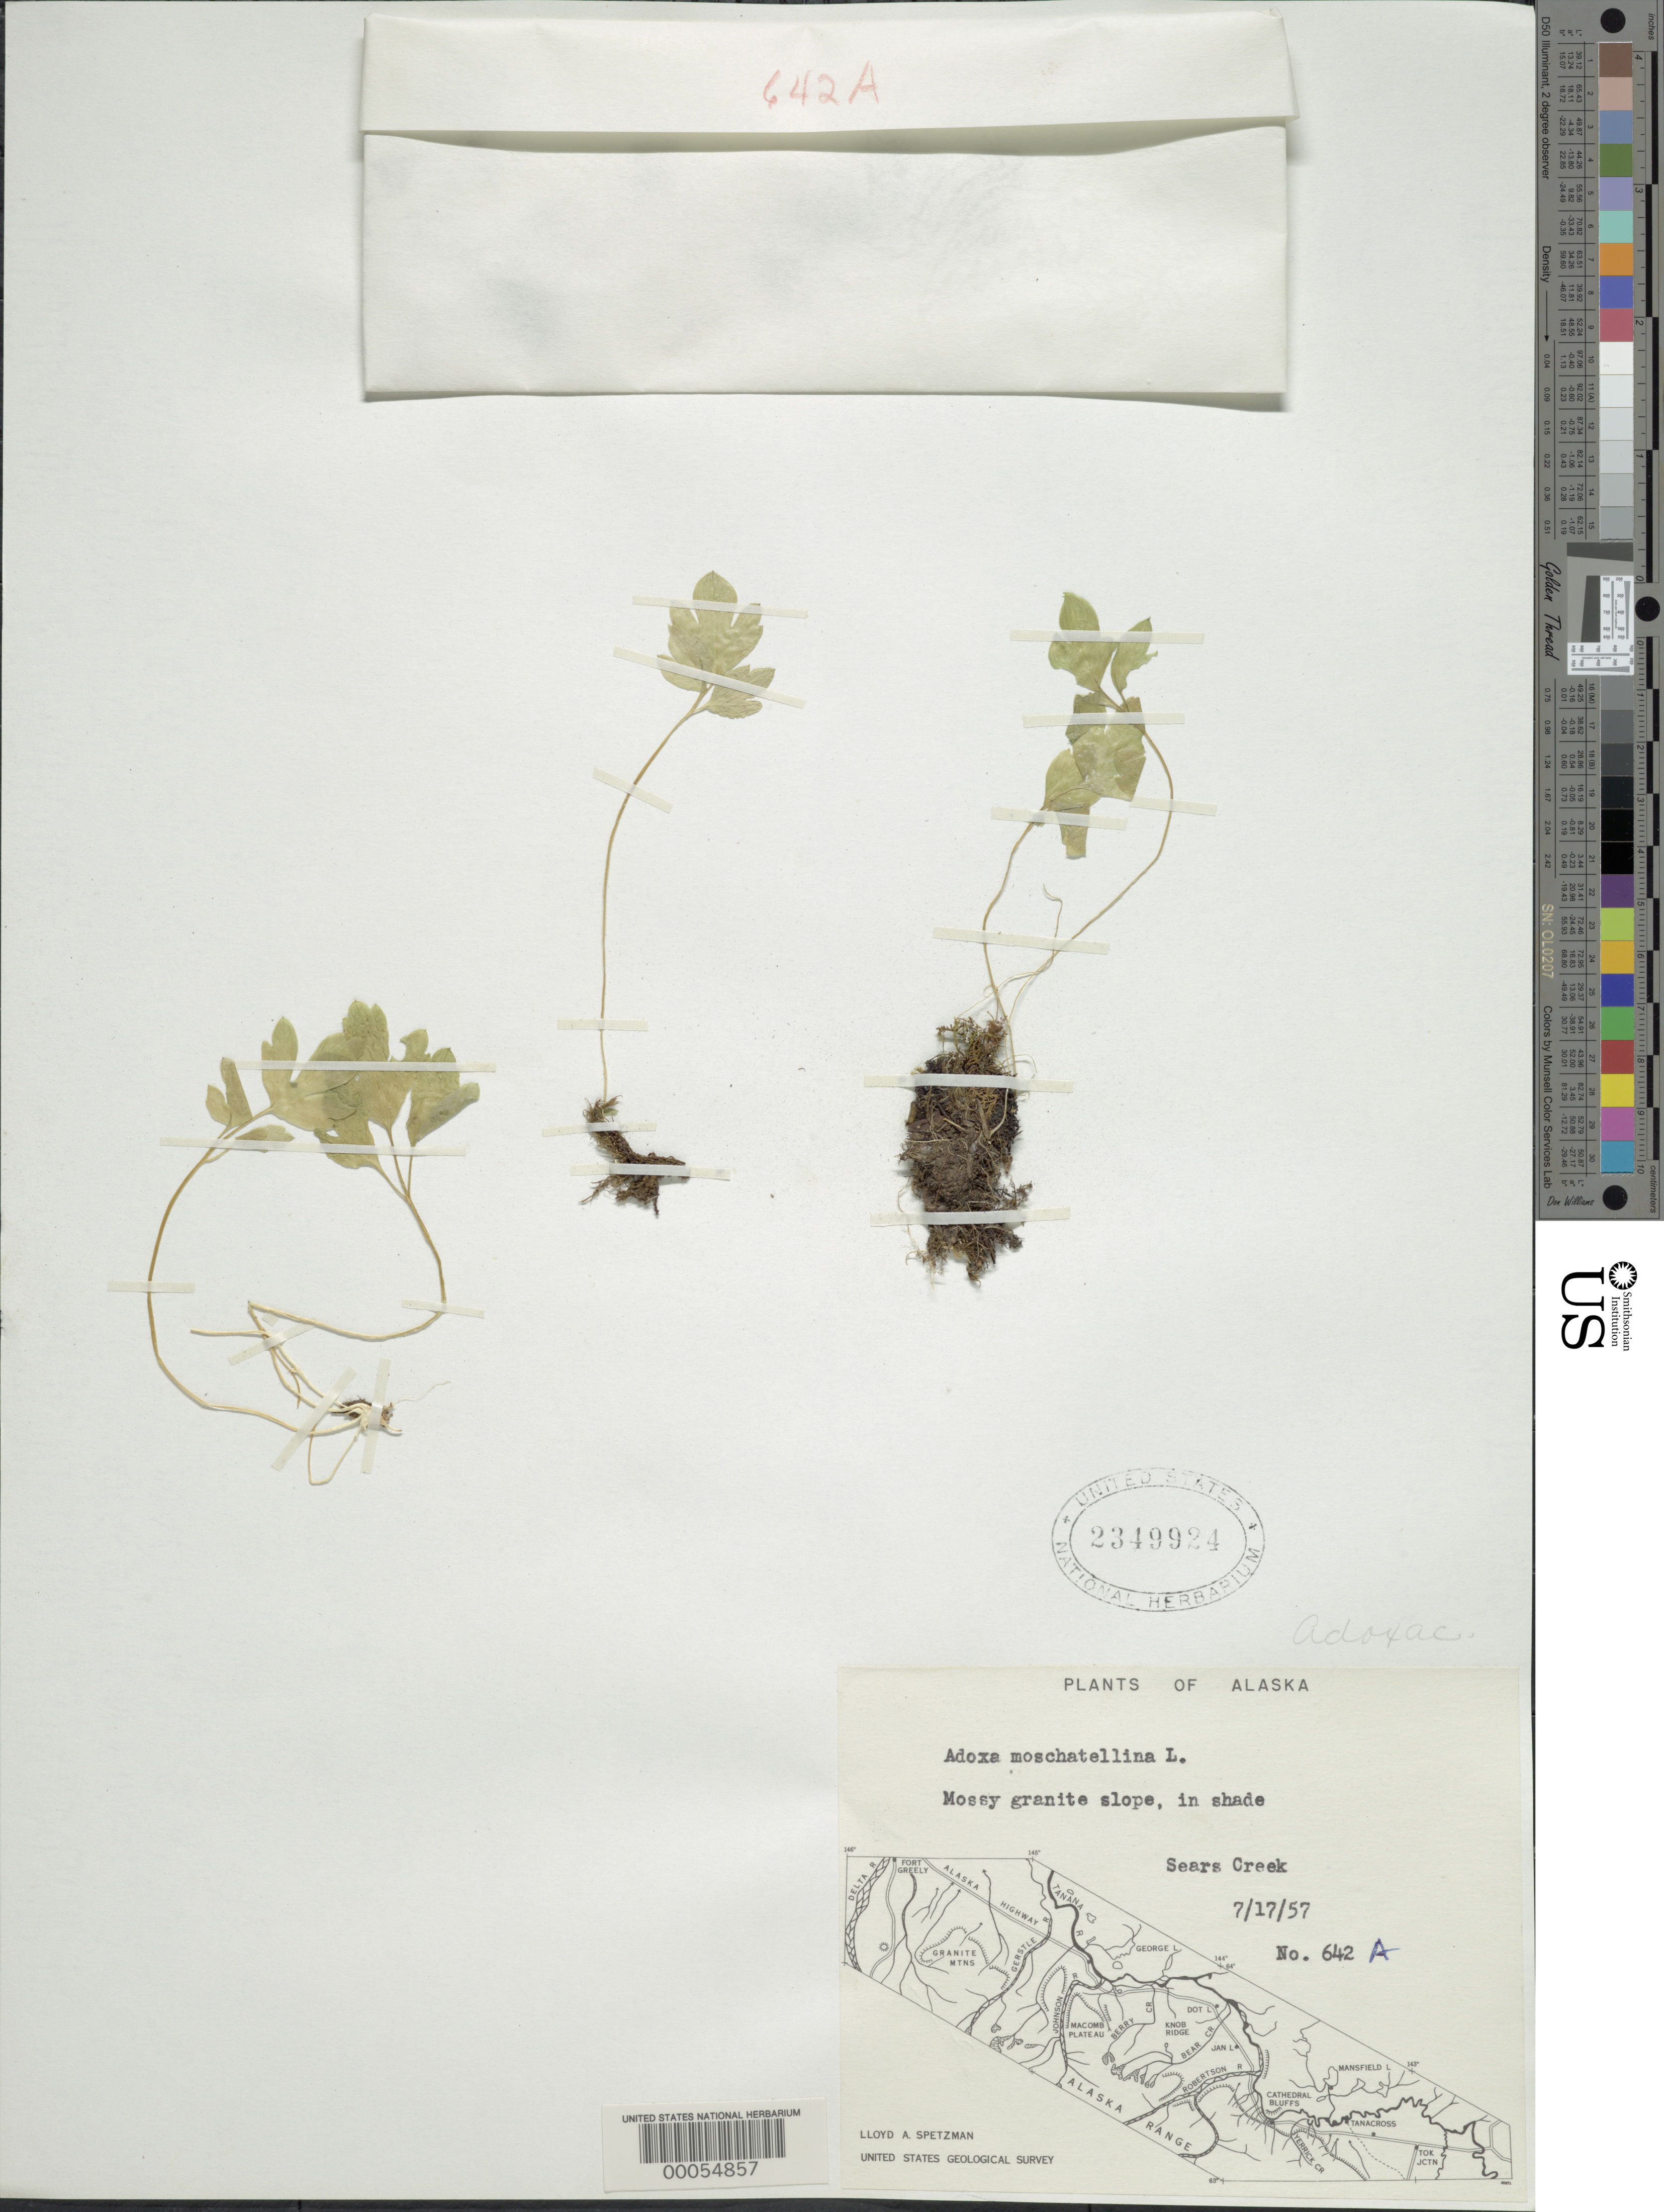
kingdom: Plantae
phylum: Tracheophyta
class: Magnoliopsida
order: Dipsacales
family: Viburnaceae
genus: Adoxa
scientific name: Adoxa moschatellina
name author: L.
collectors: L. Spetzman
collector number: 642a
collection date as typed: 17 Jul 1957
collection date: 1957-07-17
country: United States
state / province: Alaska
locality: Sears creek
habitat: Mossy granite slope, in shade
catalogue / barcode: US 2349924